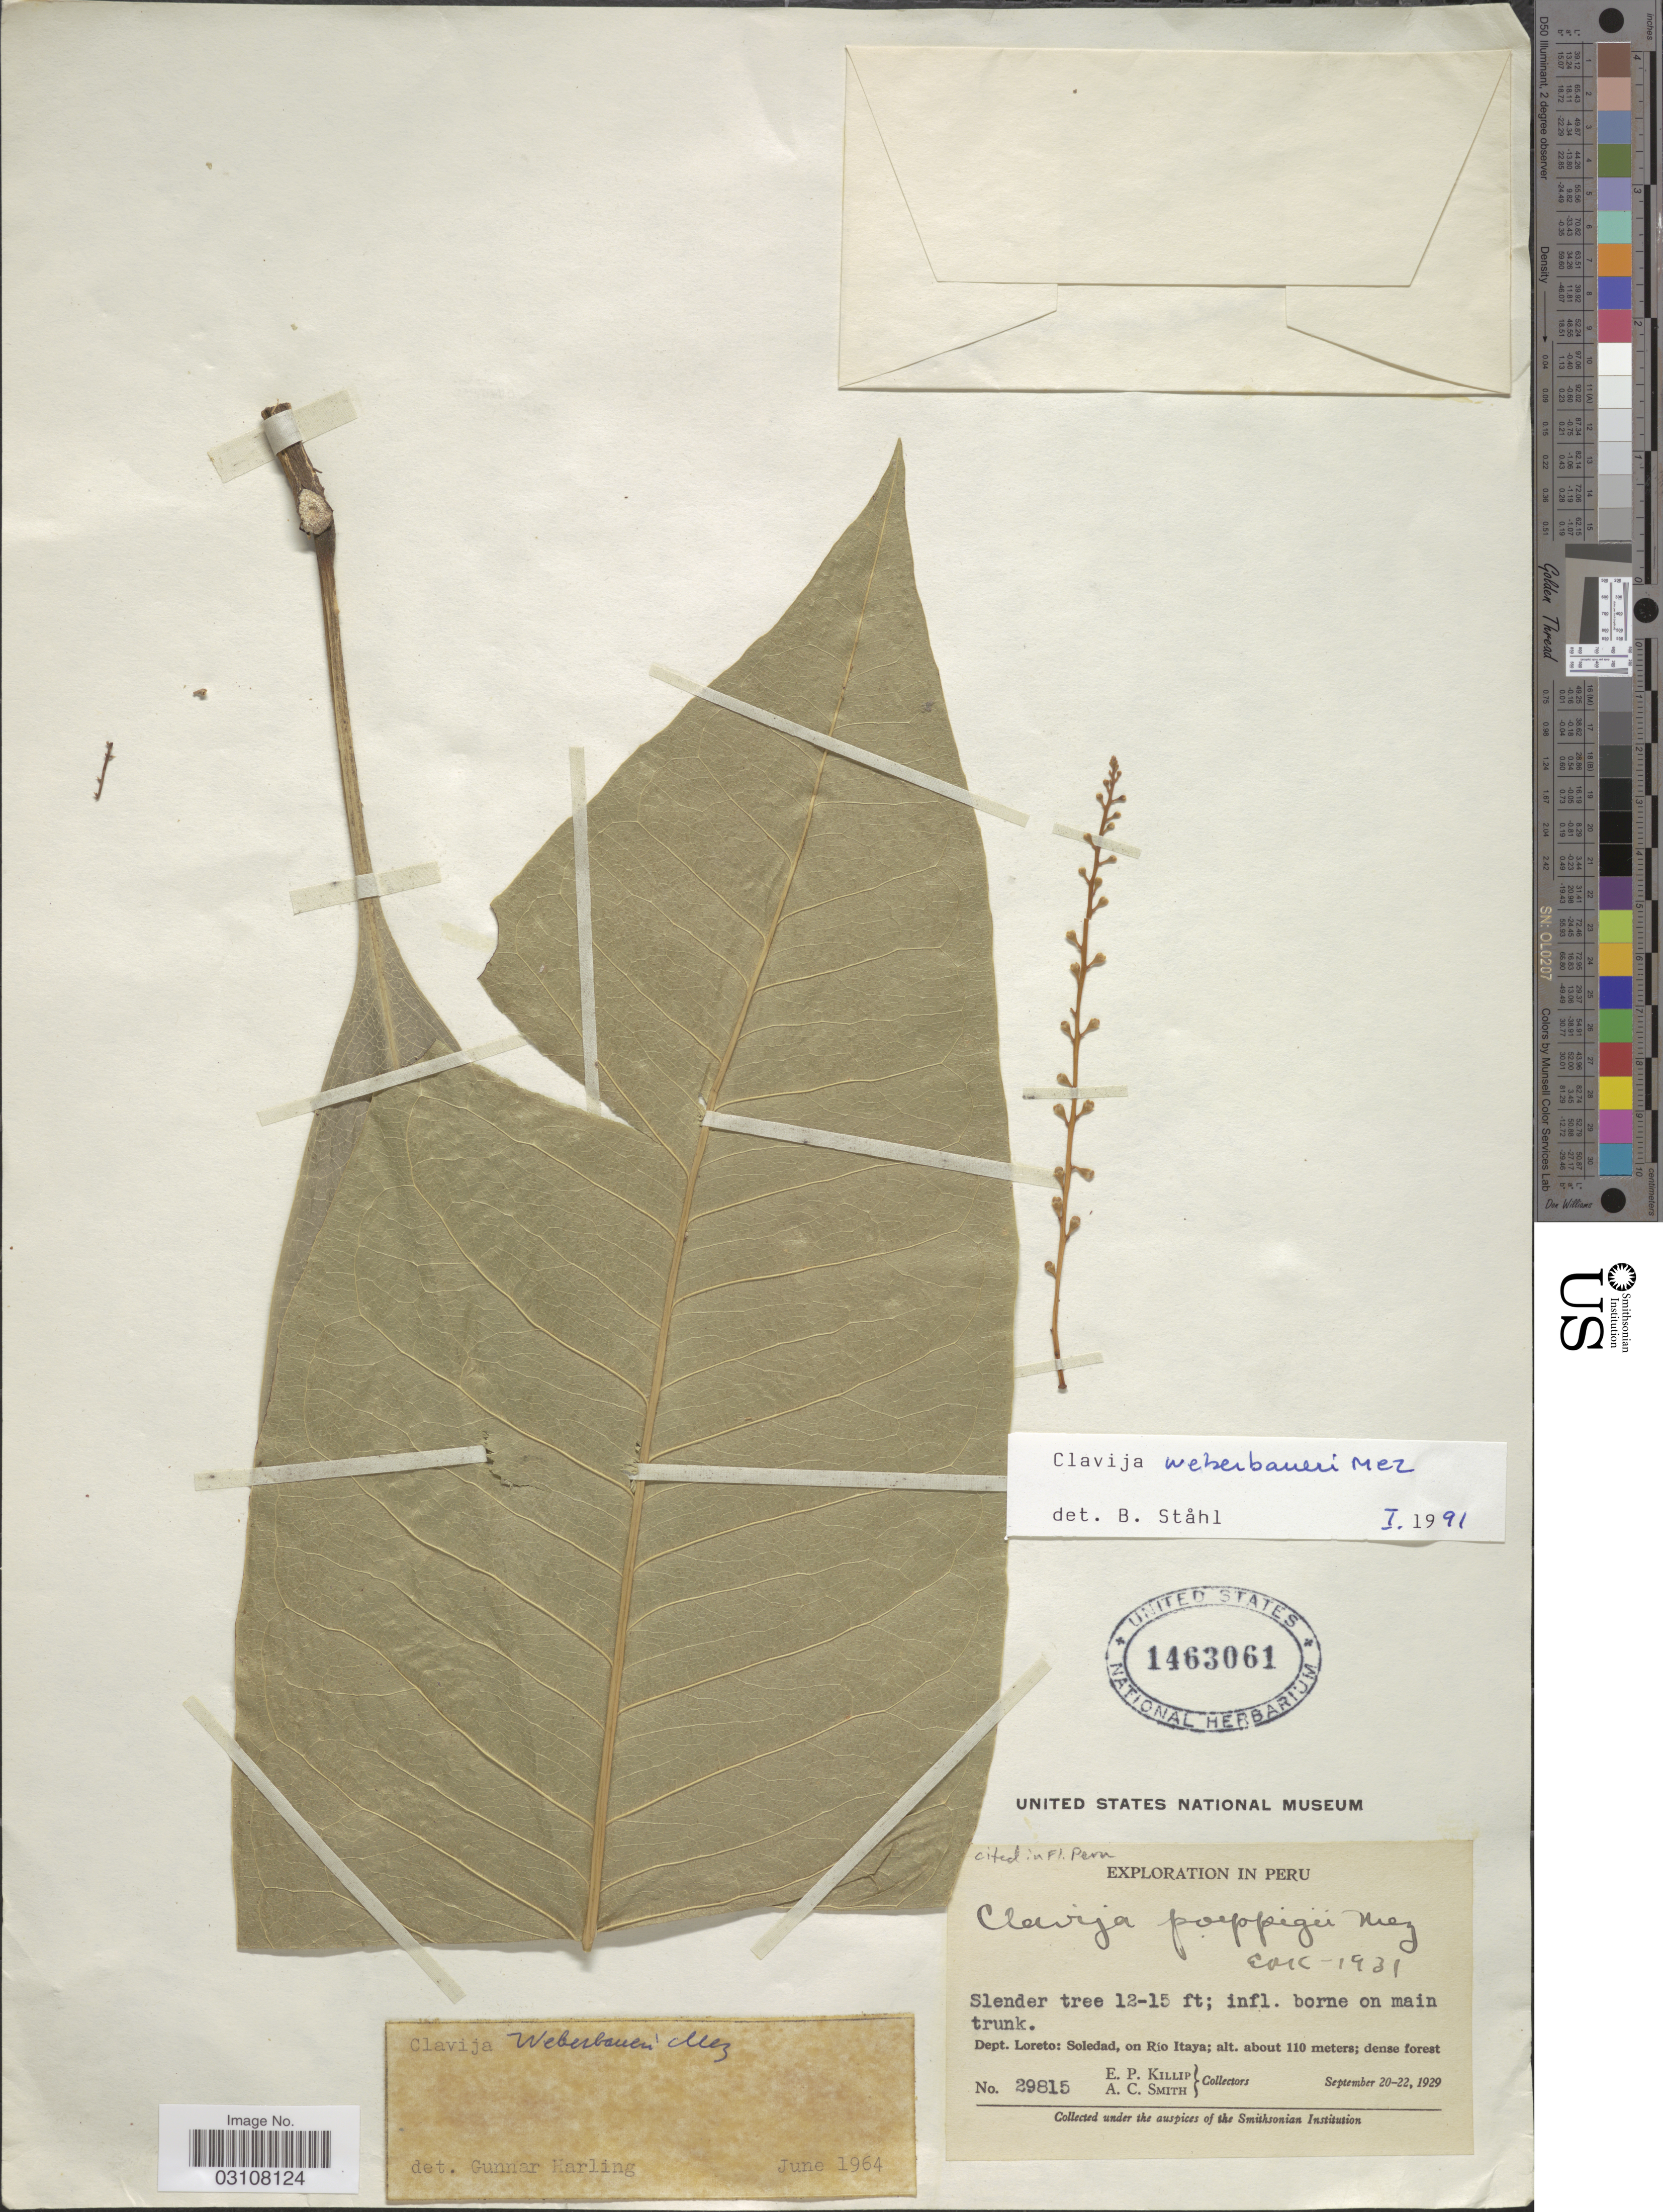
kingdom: Plantae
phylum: Tracheophyta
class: Magnoliopsida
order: Ericales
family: Primulaceae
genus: Clavija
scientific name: Clavija weberbaueri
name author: Mez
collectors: E. P. Killip & A. C. Smith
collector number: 29815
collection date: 1929-09-20/1929-09-22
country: Peru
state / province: Loreto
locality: Dept. Loreto: Soledad, on Río Itaya.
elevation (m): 110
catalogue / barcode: US 1463061